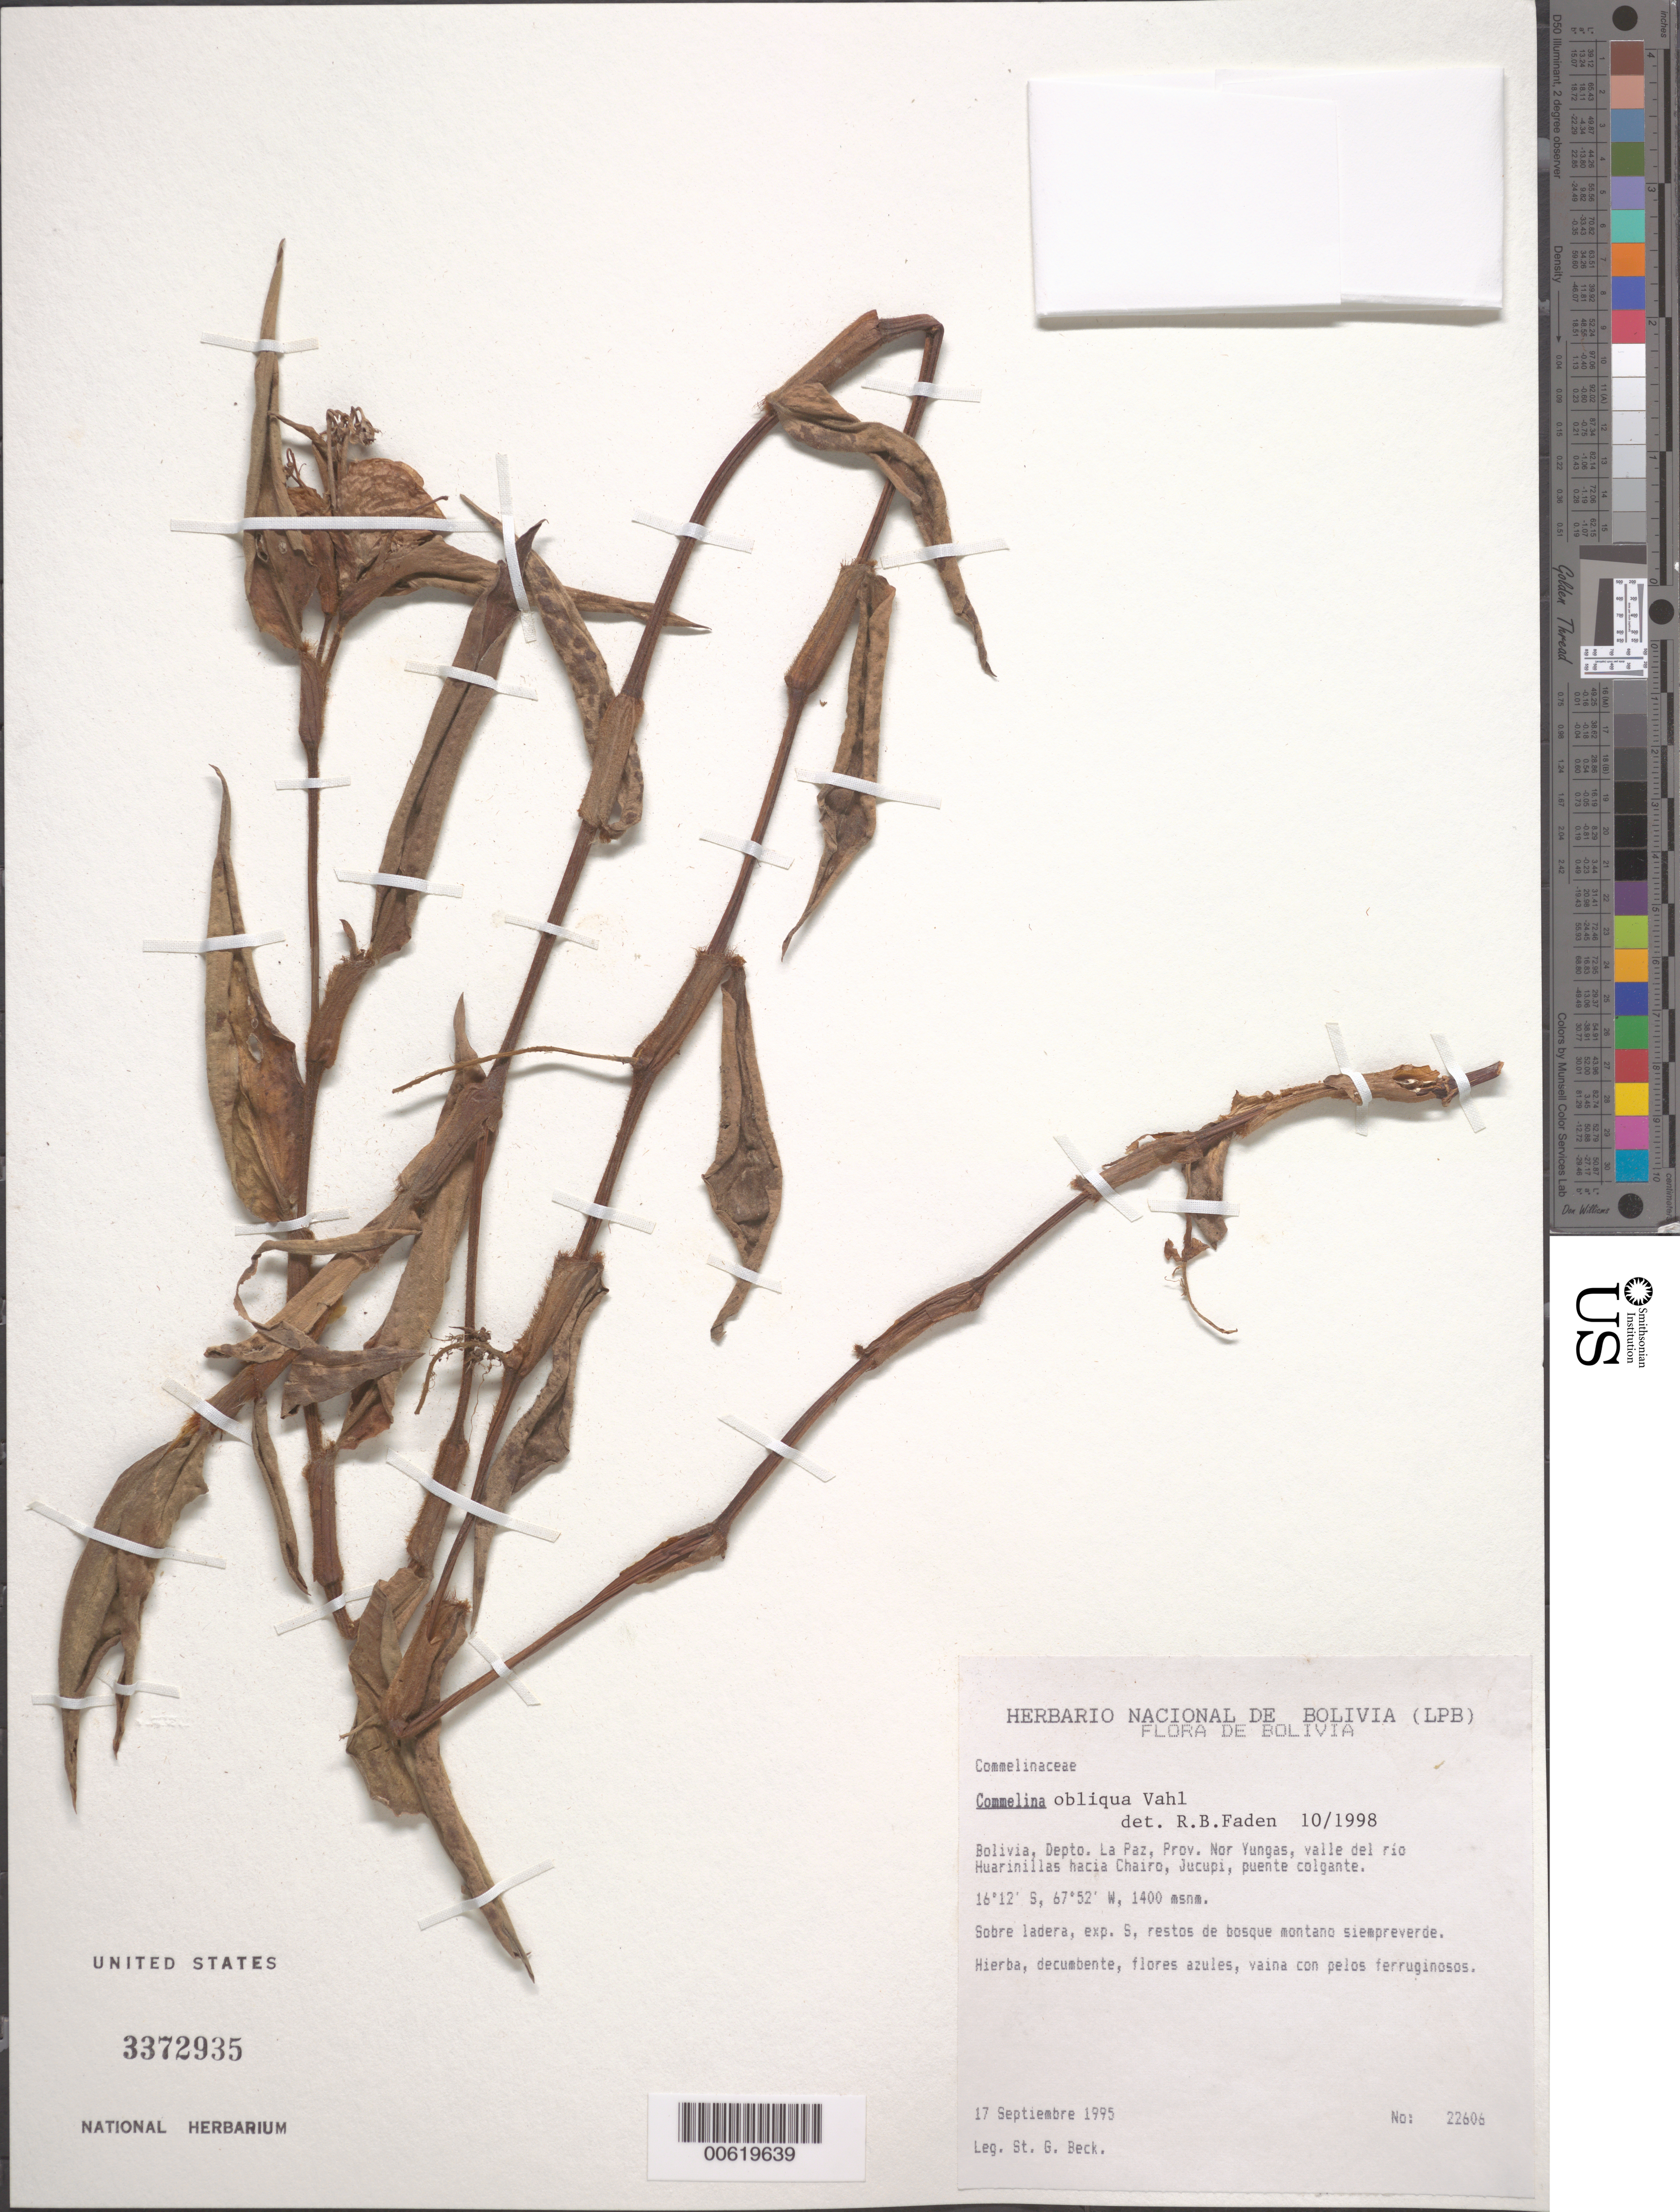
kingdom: Plantae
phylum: Tracheophyta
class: Liliopsida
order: Commelinales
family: Commelinaceae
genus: Commelina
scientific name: Commelina obliqua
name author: Vahl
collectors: S. G. Beck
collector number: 22606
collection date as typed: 17 Sep 1995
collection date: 1995-09-17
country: Bolivia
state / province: La Paz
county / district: Nor Yungas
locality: Valle del Rio Huarinillas Hacia Chairo, Jucupi.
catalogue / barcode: US 3372935